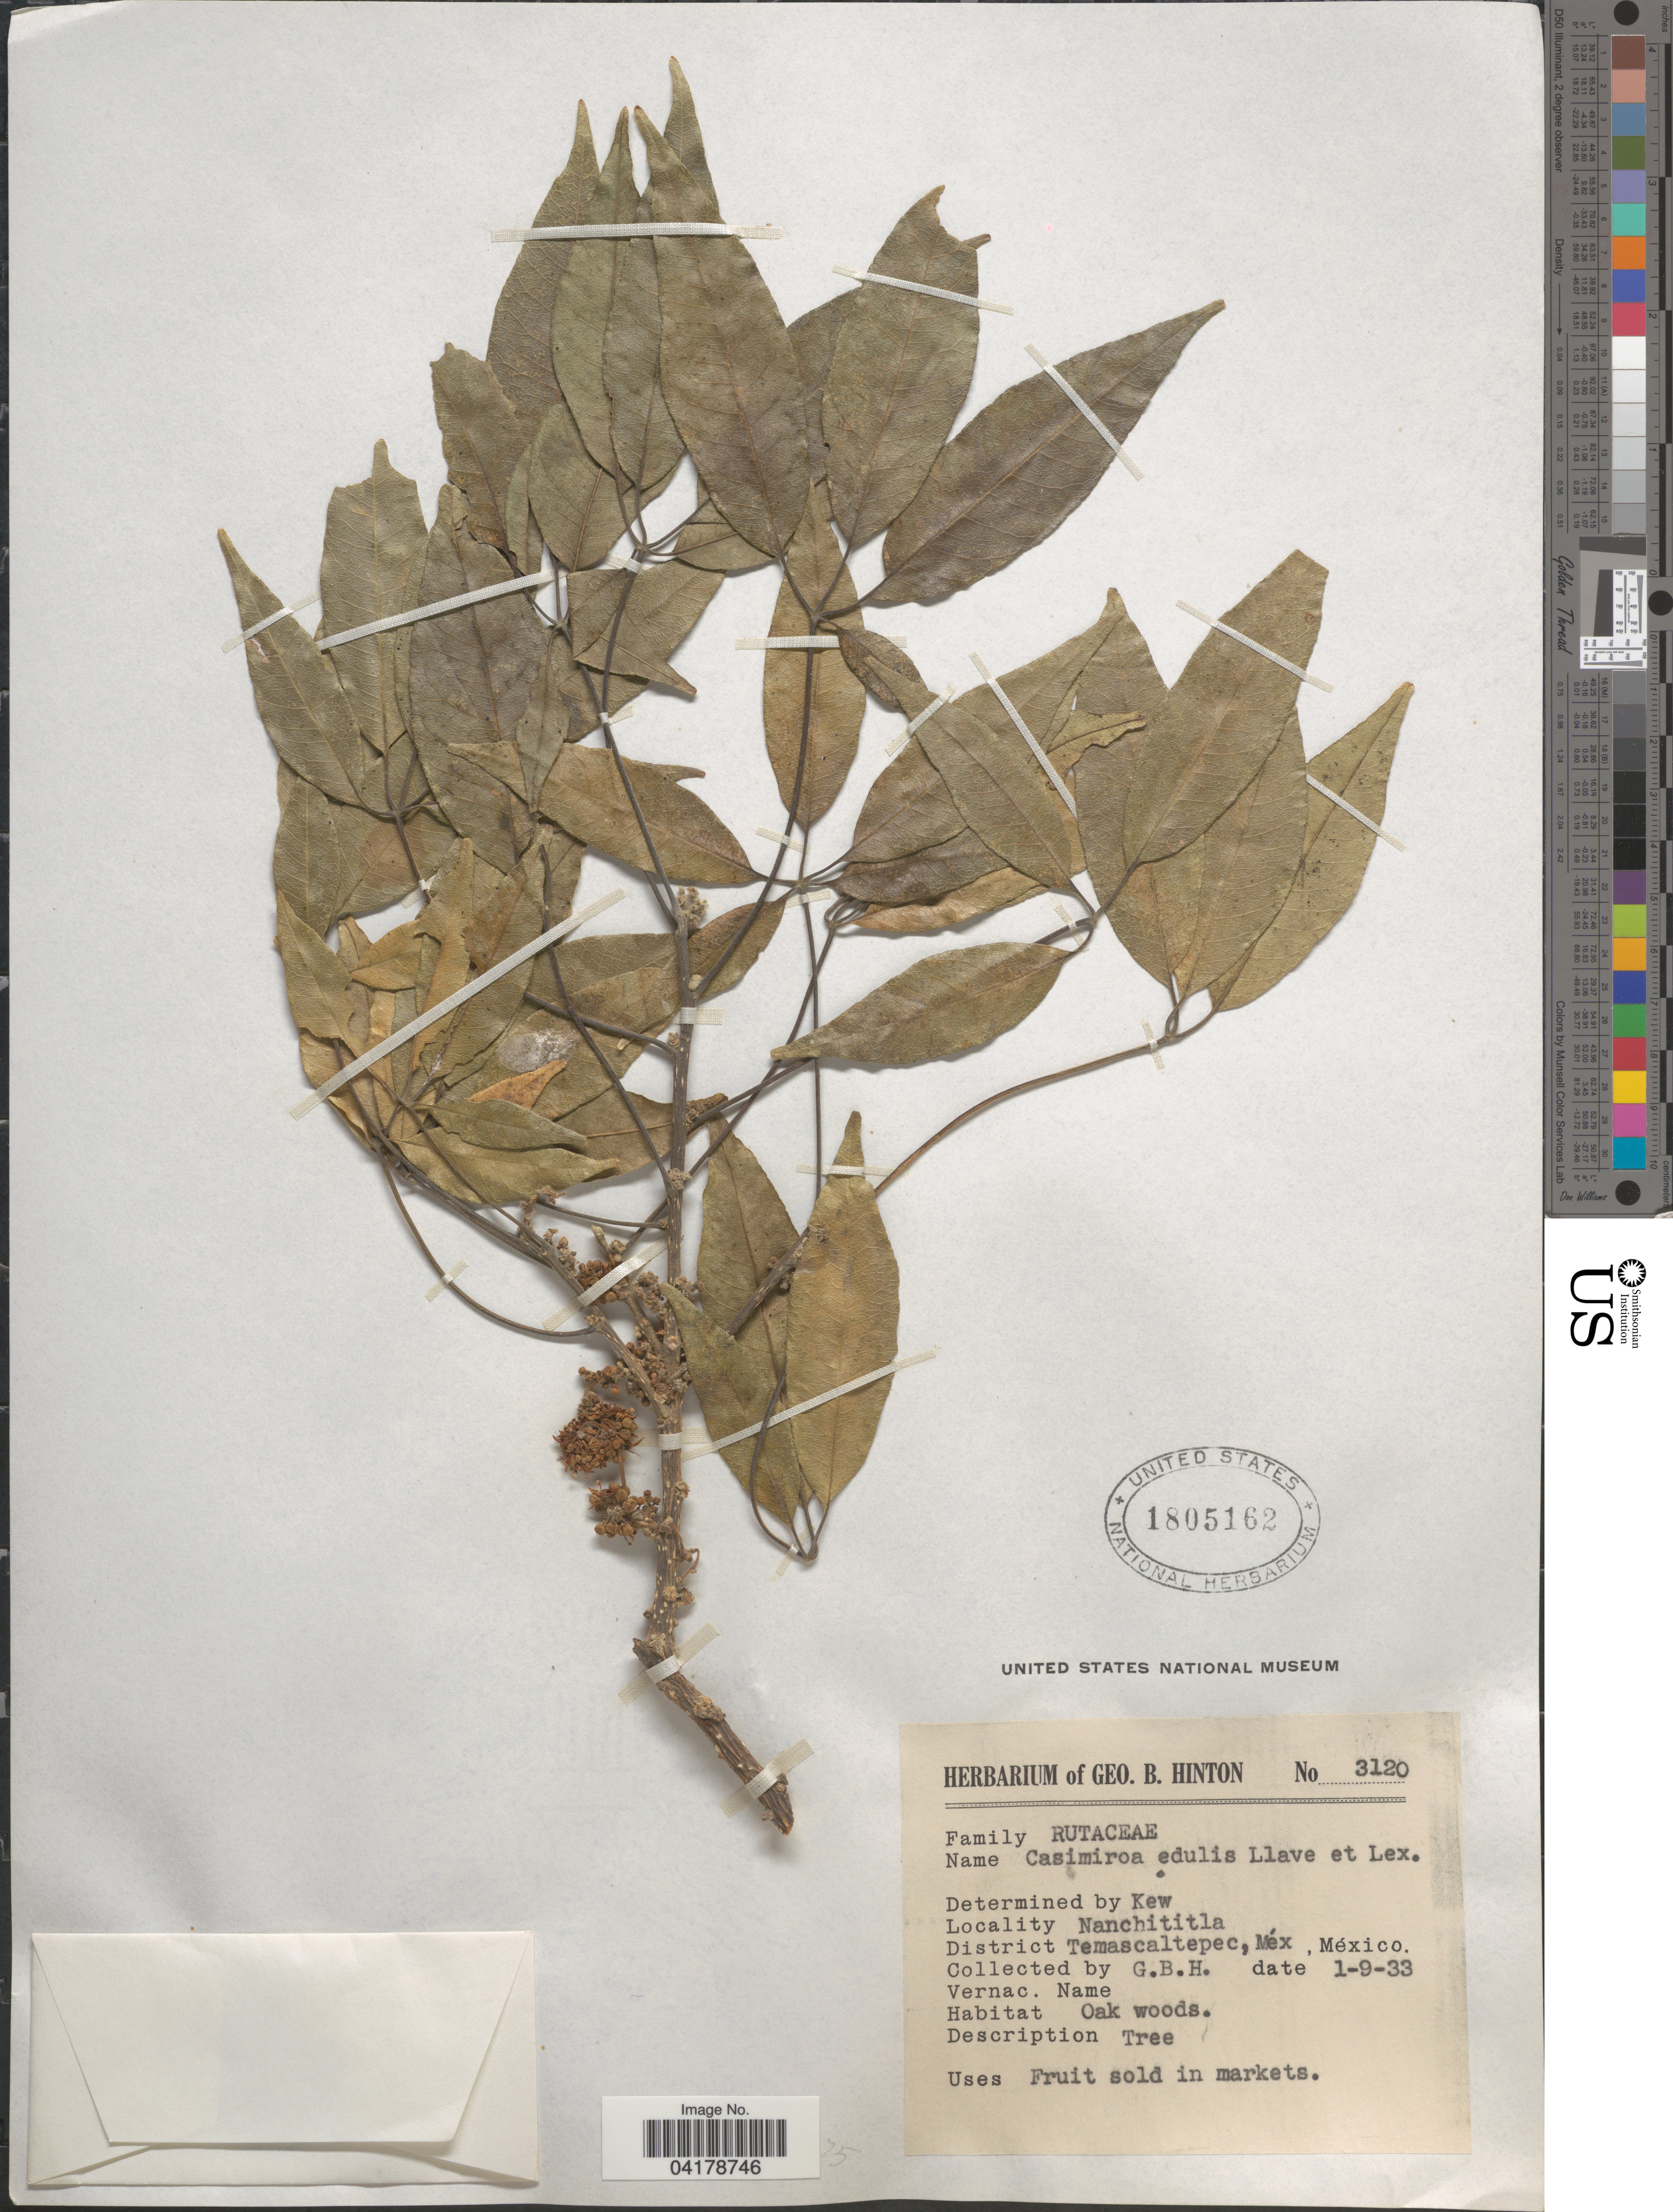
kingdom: Plantae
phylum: Tracheophyta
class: Magnoliopsida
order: Sapindales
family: Rutaceae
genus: Casimiroa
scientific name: Casimiroa edulis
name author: La Llave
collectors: G. B. Hinton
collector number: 3120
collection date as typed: Transcribed d/m/y: 1/9/33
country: Mexico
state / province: México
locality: Nanchititla. District Temascaltepec.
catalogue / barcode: US 1805162